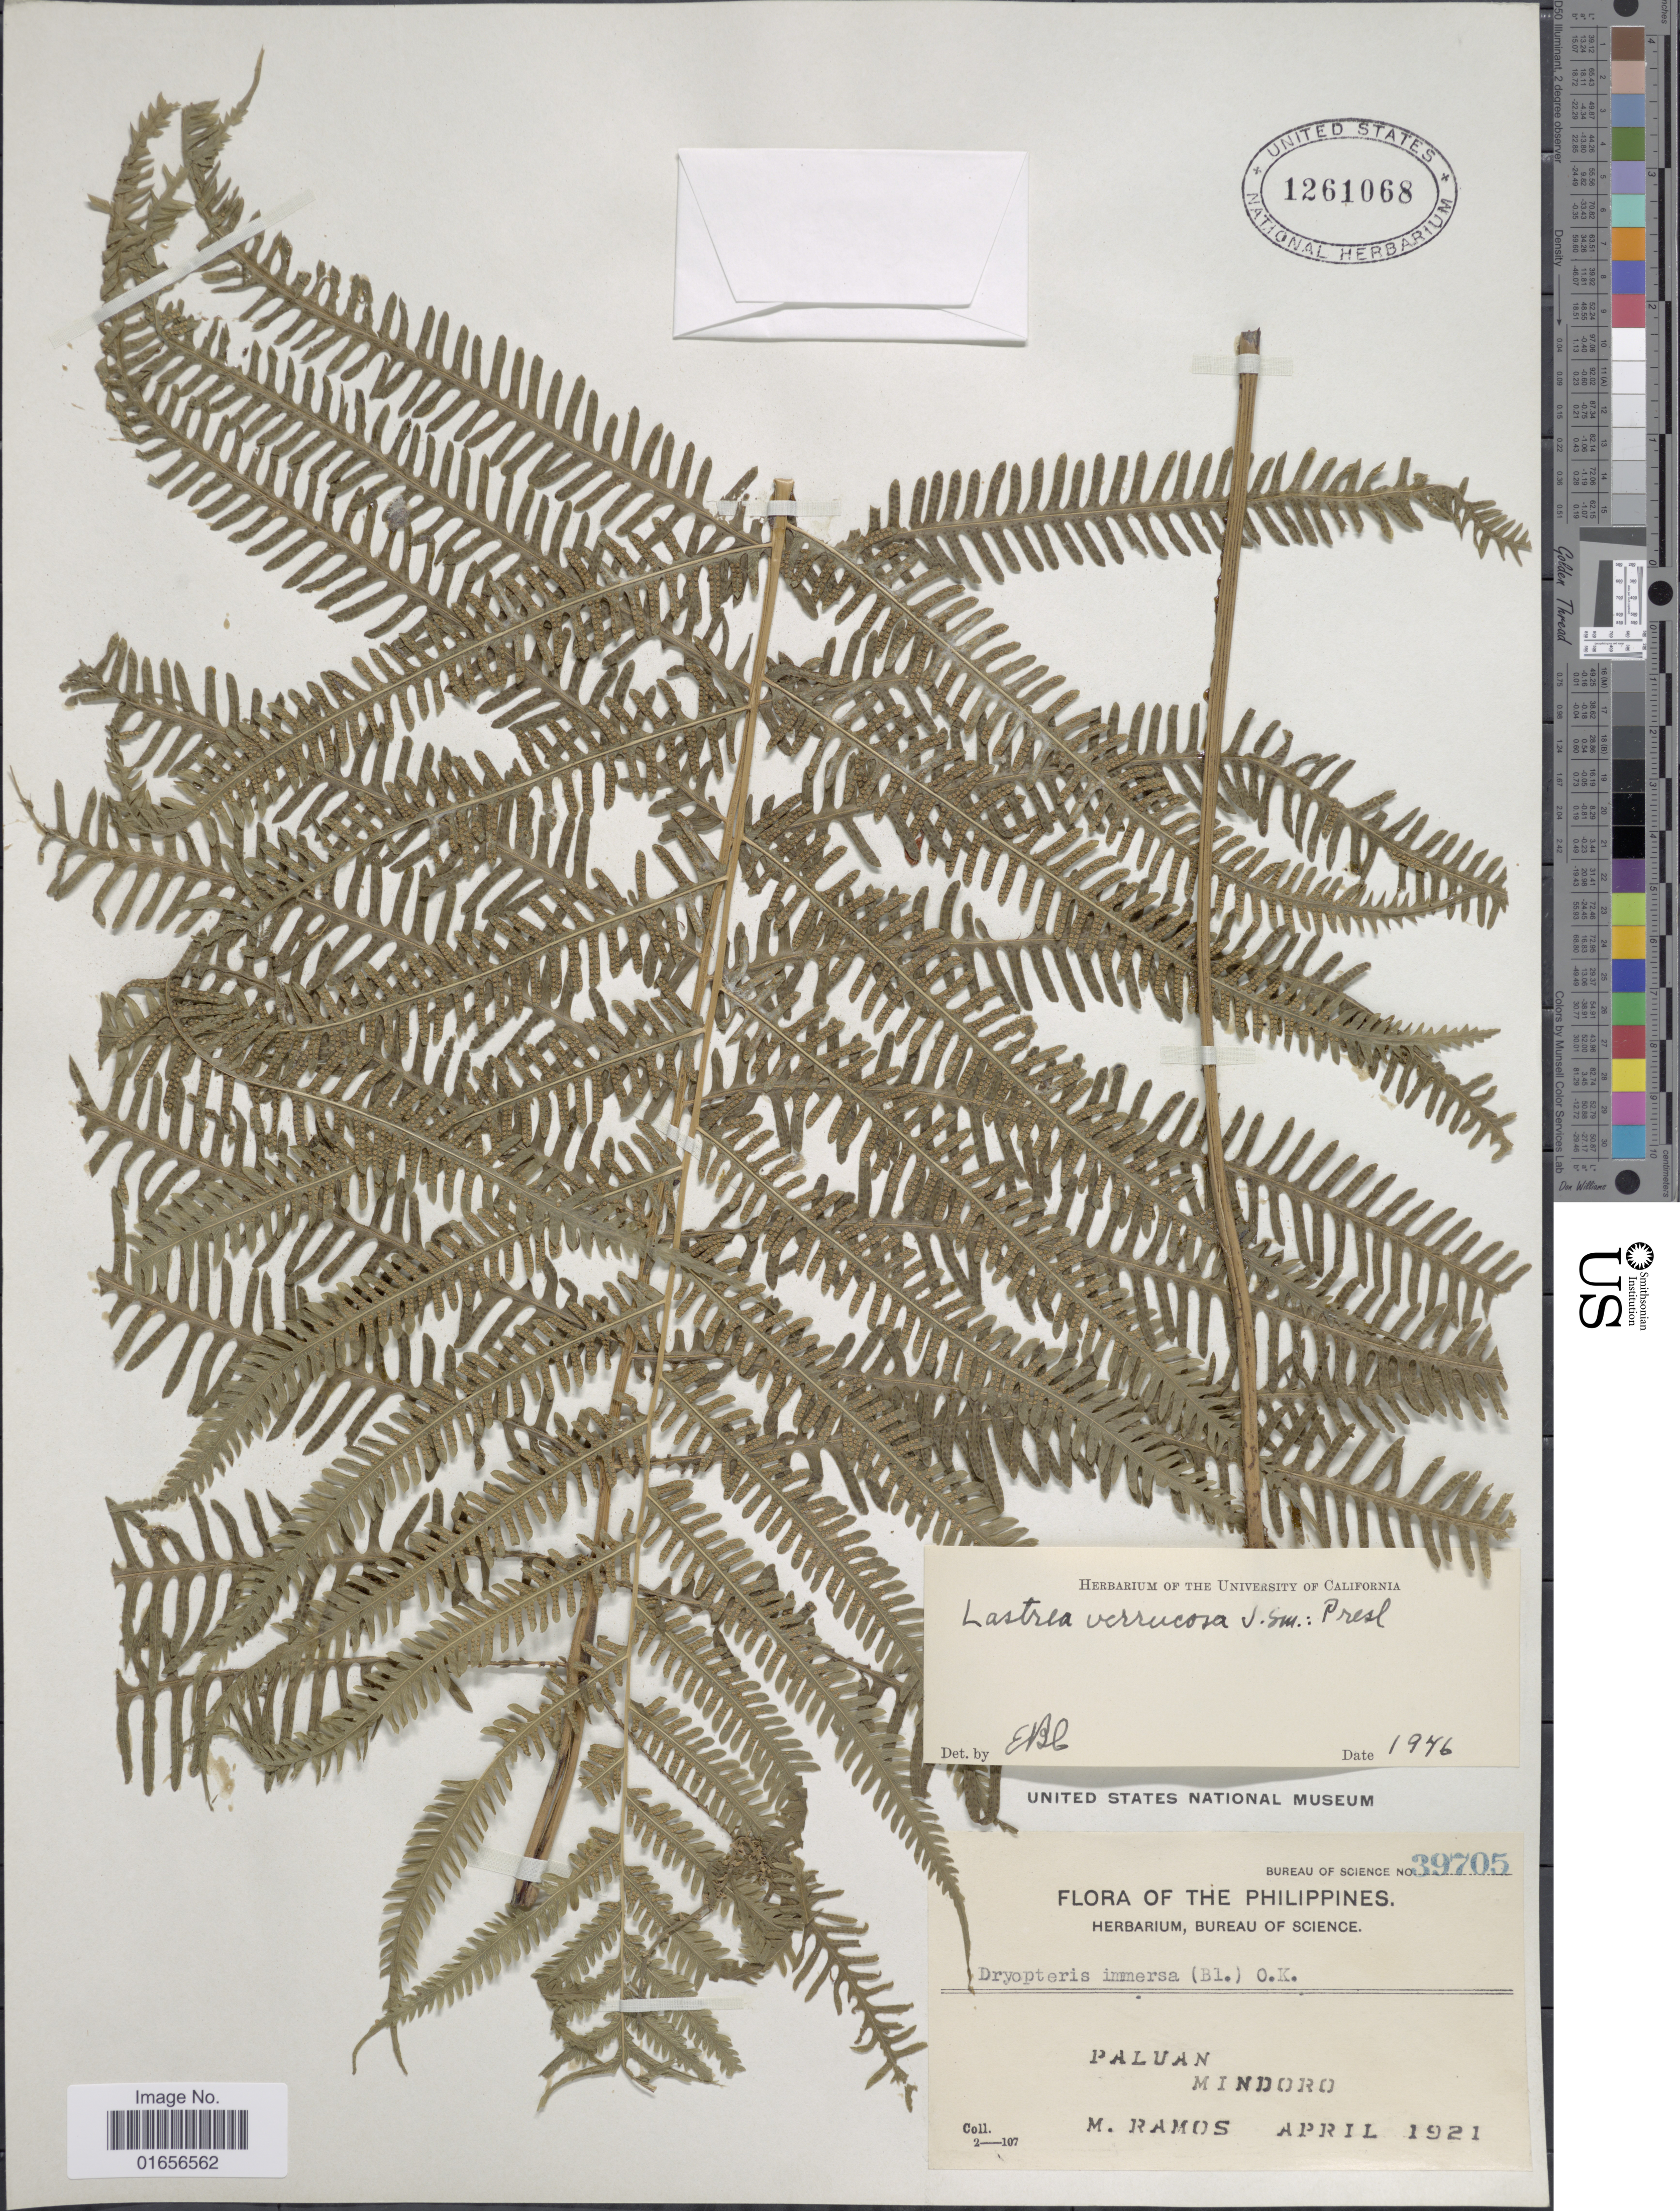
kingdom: Plantae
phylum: Tracheophyta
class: Polypodiopsida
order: Polypodiales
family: Thelypteridaceae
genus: Amphineuron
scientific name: Amphineuron immersum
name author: (Blume) Holttum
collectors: M. Ramos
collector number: Bureau of Science 39705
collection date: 1921-04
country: Philippines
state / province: Mimaropa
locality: The Philippines, Paluan, Mindoro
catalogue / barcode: US 1261068